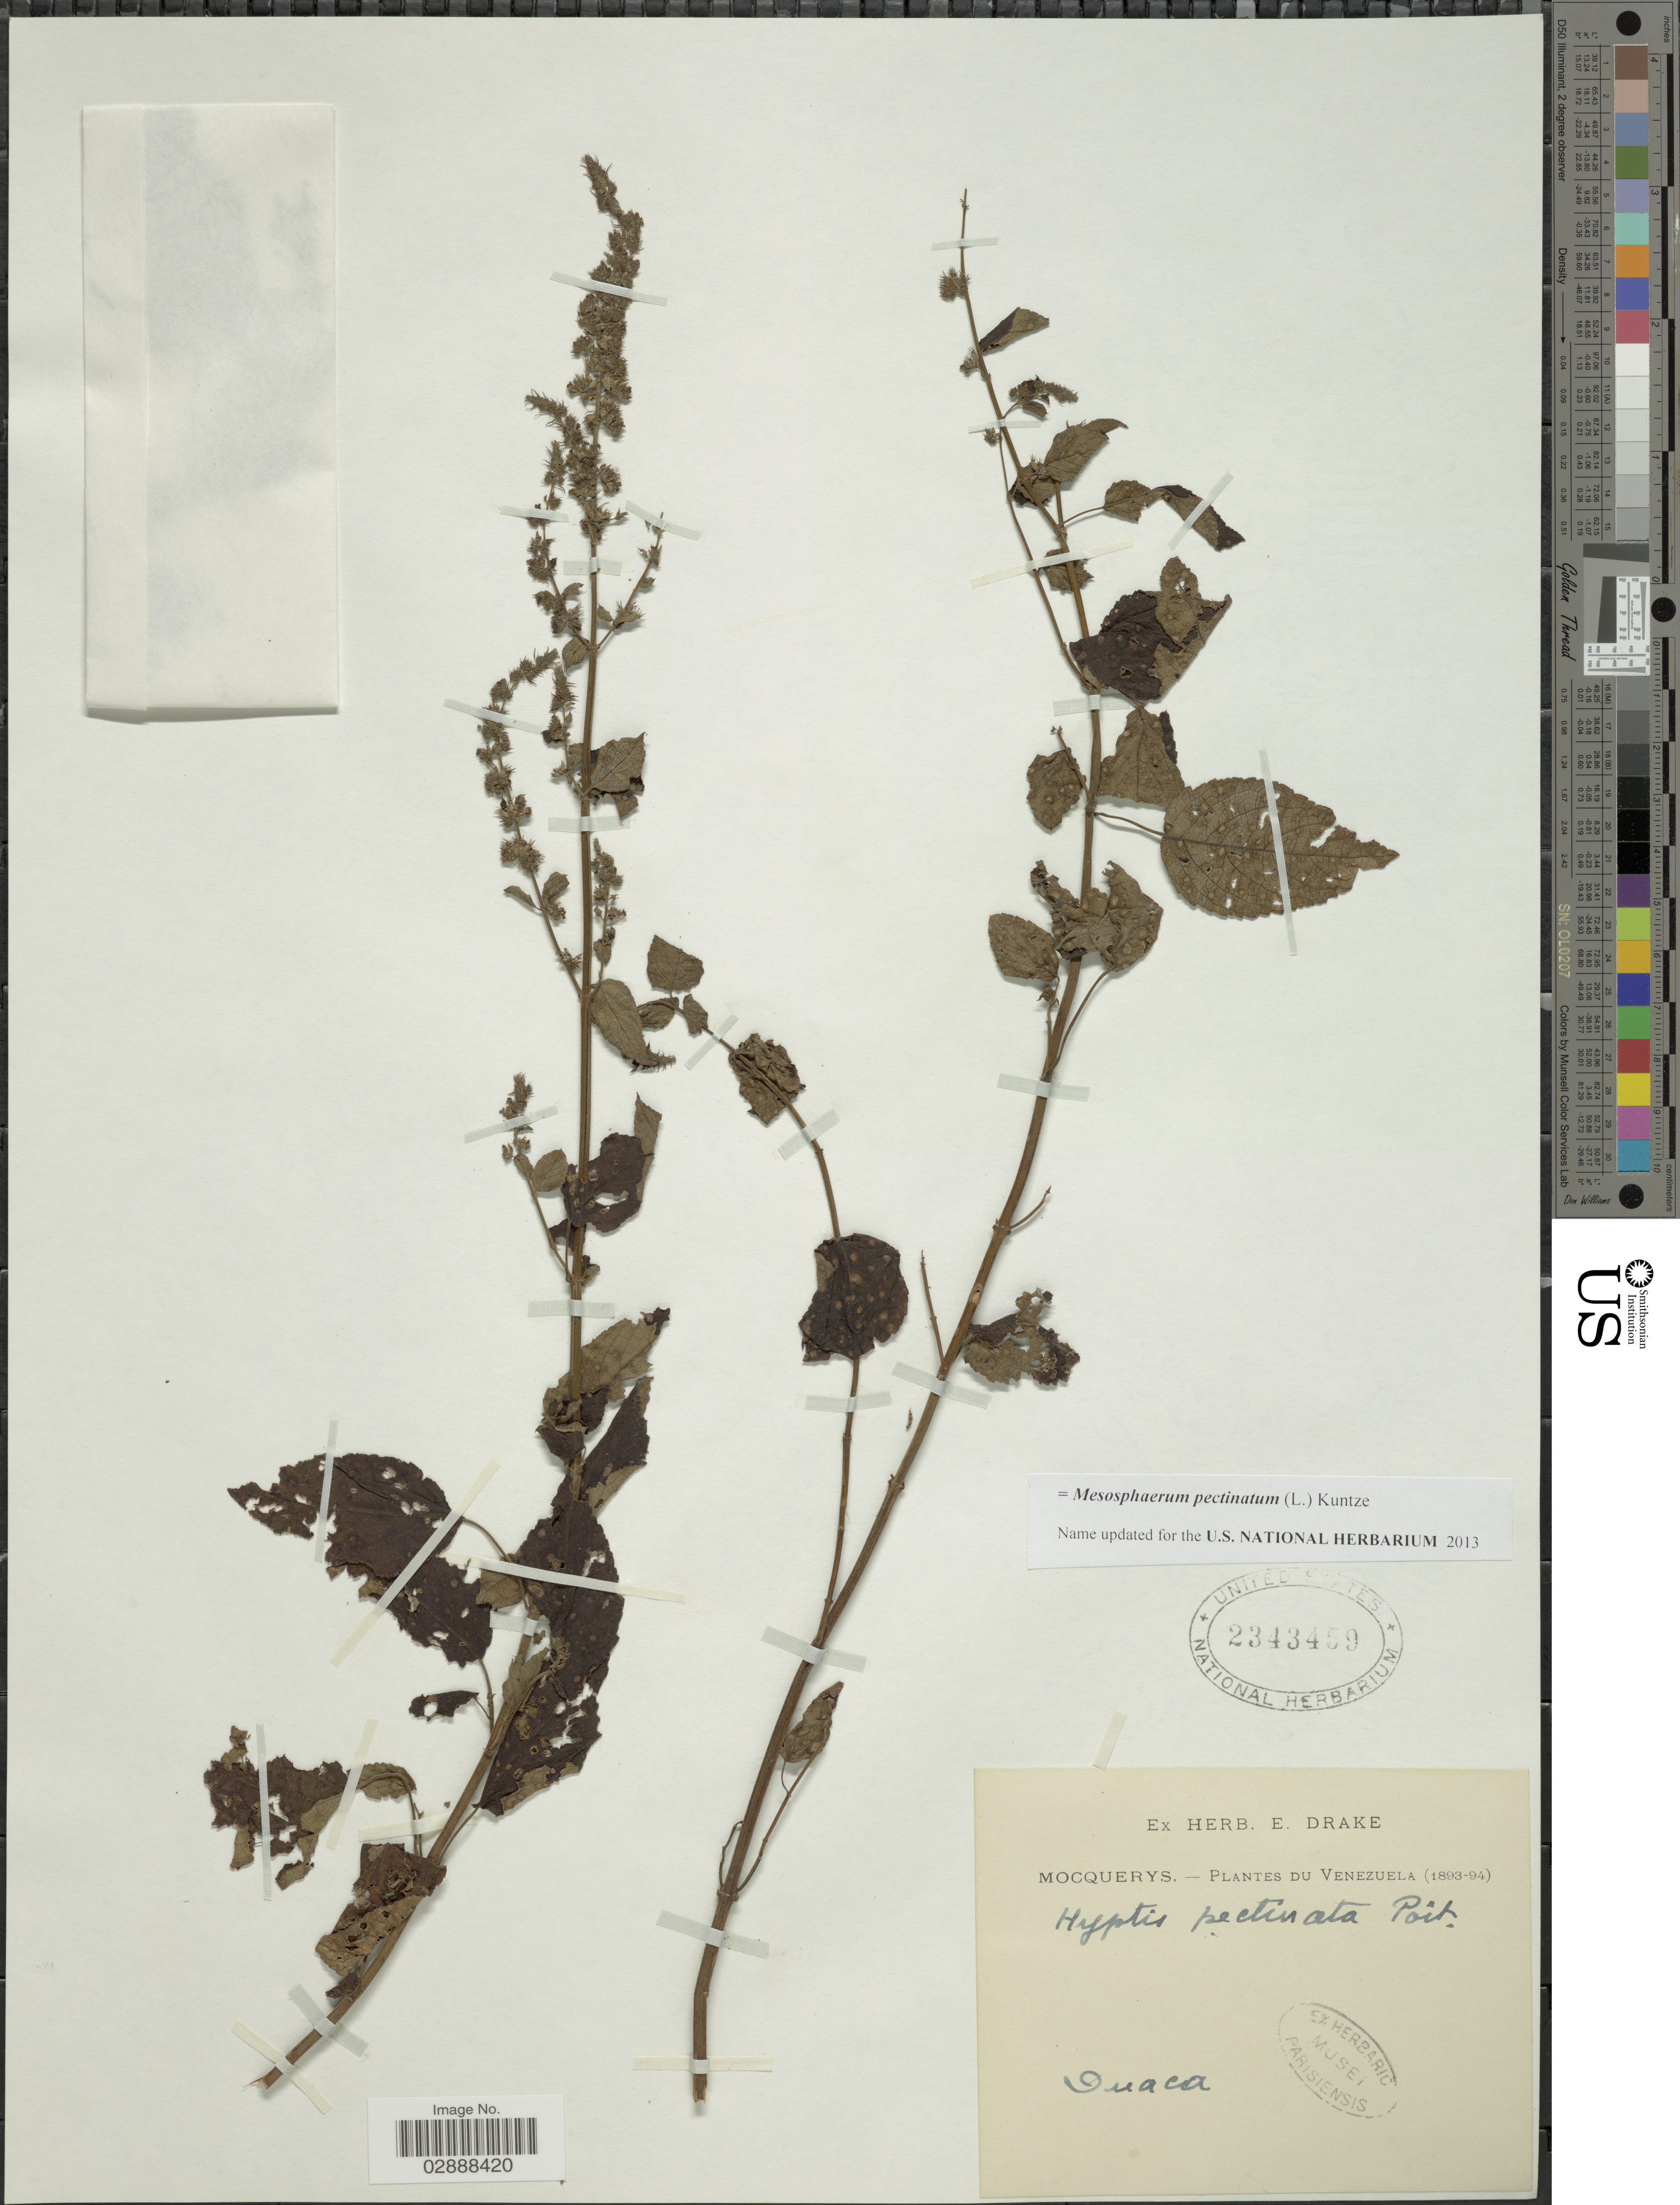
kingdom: Plantae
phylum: Tracheophyta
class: Magnoliopsida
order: Lamiales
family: Lamiaceae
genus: Mesosphaerum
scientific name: Mesosphaerum pectinatum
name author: (L.) Kuntze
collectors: A. Mocquerys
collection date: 1893/1894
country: Venezuela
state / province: Lara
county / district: Crespo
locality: Duaca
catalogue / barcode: US 2343459